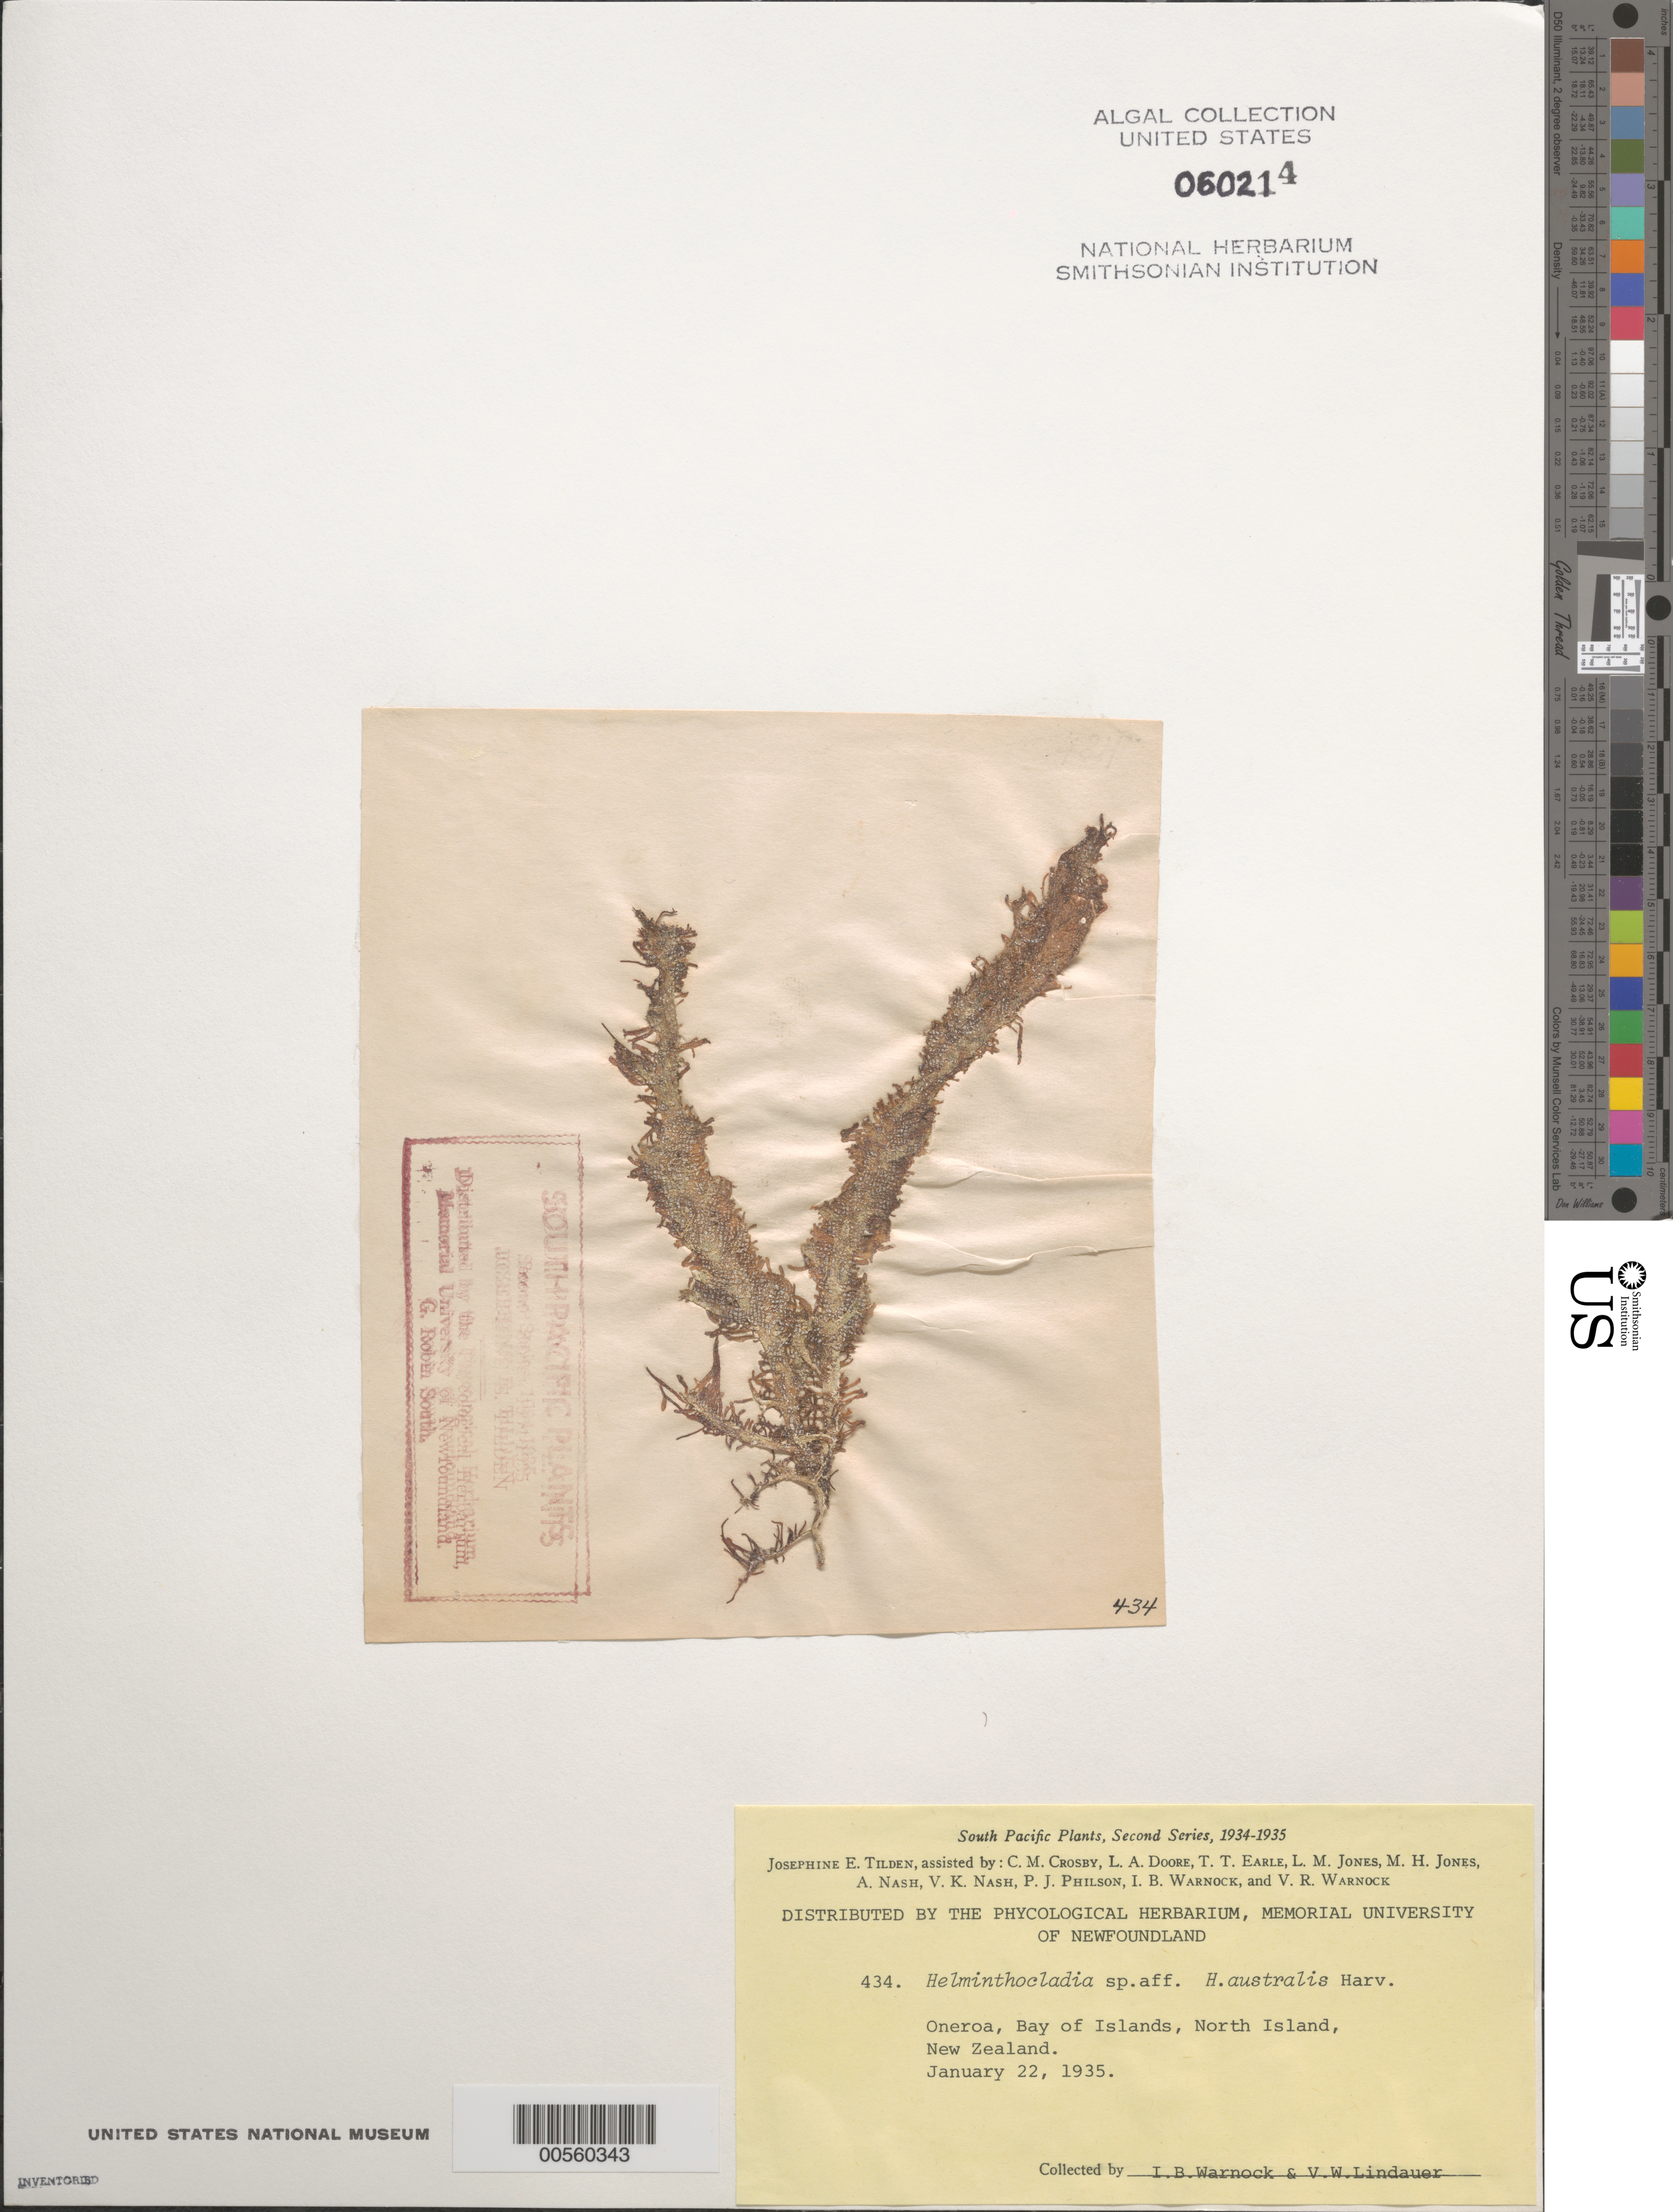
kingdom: Plantae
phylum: Rhodophyta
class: Florideophyceae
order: Nemaliales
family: Liagoraceae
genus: Helminthocladia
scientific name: Helminthocladia australis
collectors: I. Warnock & V. Lindauer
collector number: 434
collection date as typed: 22 Jan 1935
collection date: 1935-01-22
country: New Zealand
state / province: Northland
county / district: Far North District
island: North Island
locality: Bay of Islands, Oneroa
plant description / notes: Tilden, South Pacific Plants, Second Series, 1934-1935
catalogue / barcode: US 60214